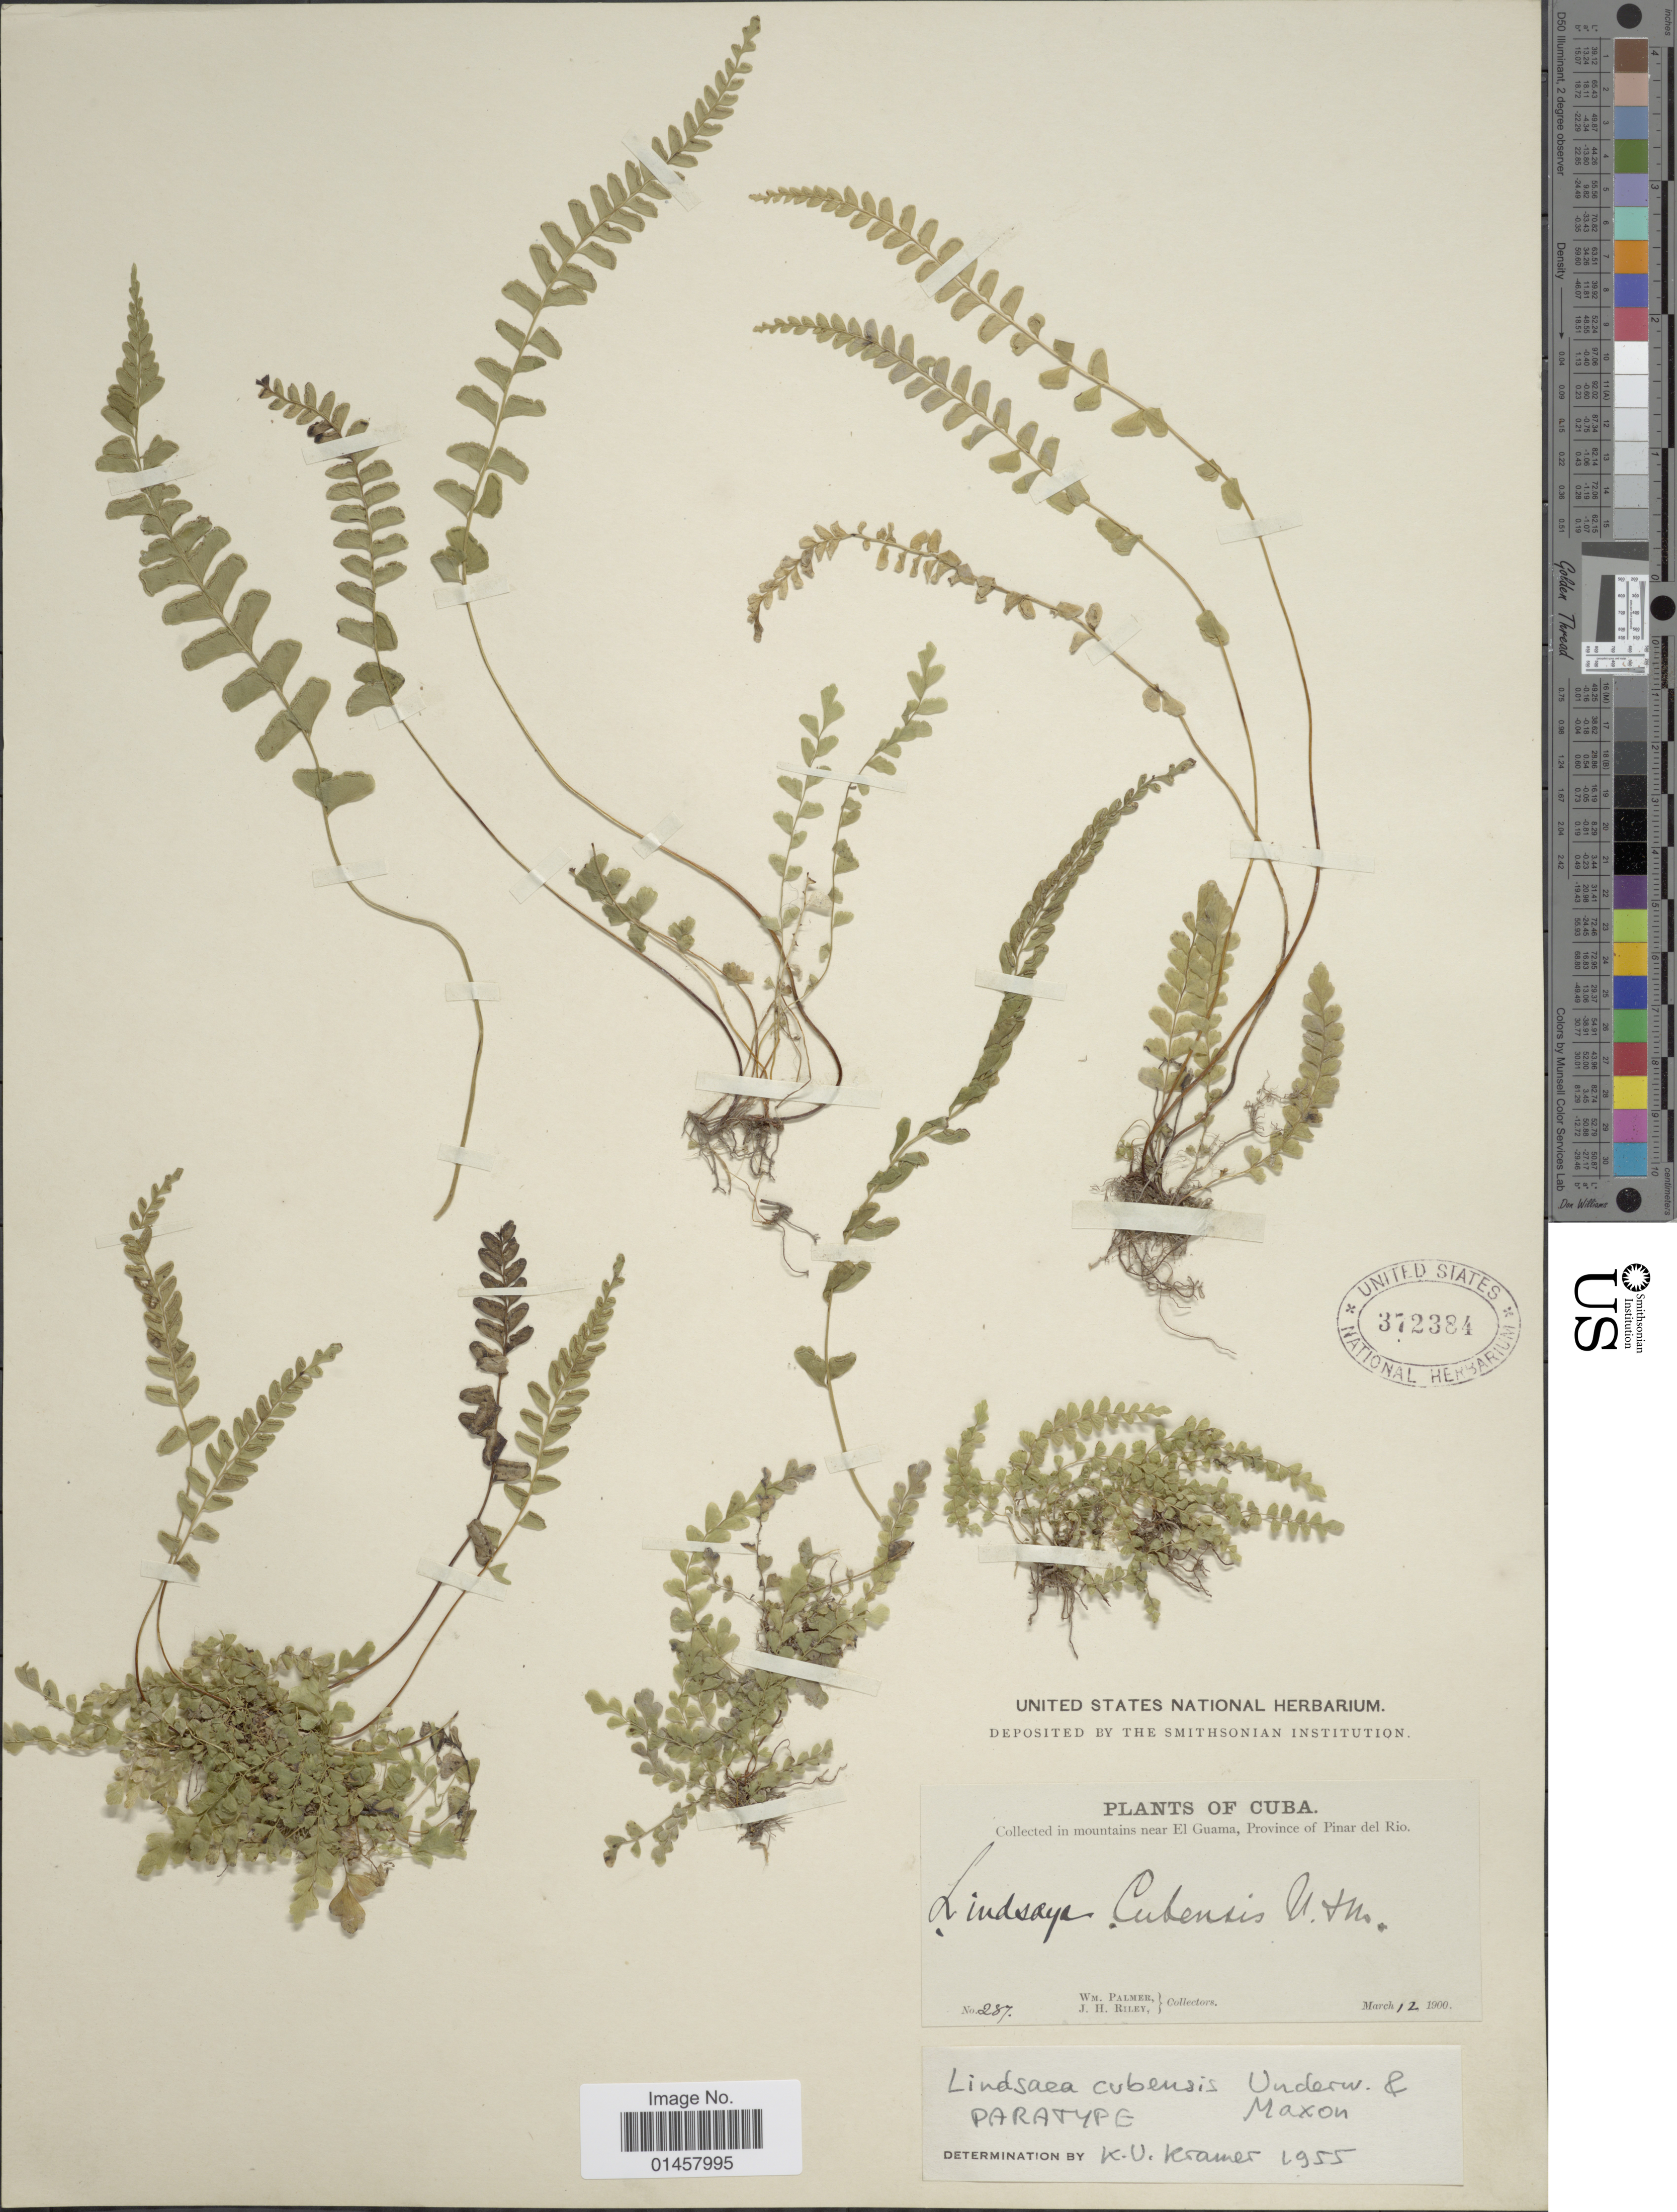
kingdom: Plantae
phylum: Tracheophyta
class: Polypodiopsida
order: Polypodiales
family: Lindsaeaceae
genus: Lindsaea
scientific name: Lindsaea cubensis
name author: Underw. & Maxon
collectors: W. Palmer & J. H. Riley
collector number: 287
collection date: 1900-03-12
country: Cuba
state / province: Pinar del Río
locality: Mountains near El Guama, Province of Pinar del Rio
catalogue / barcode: US 372384